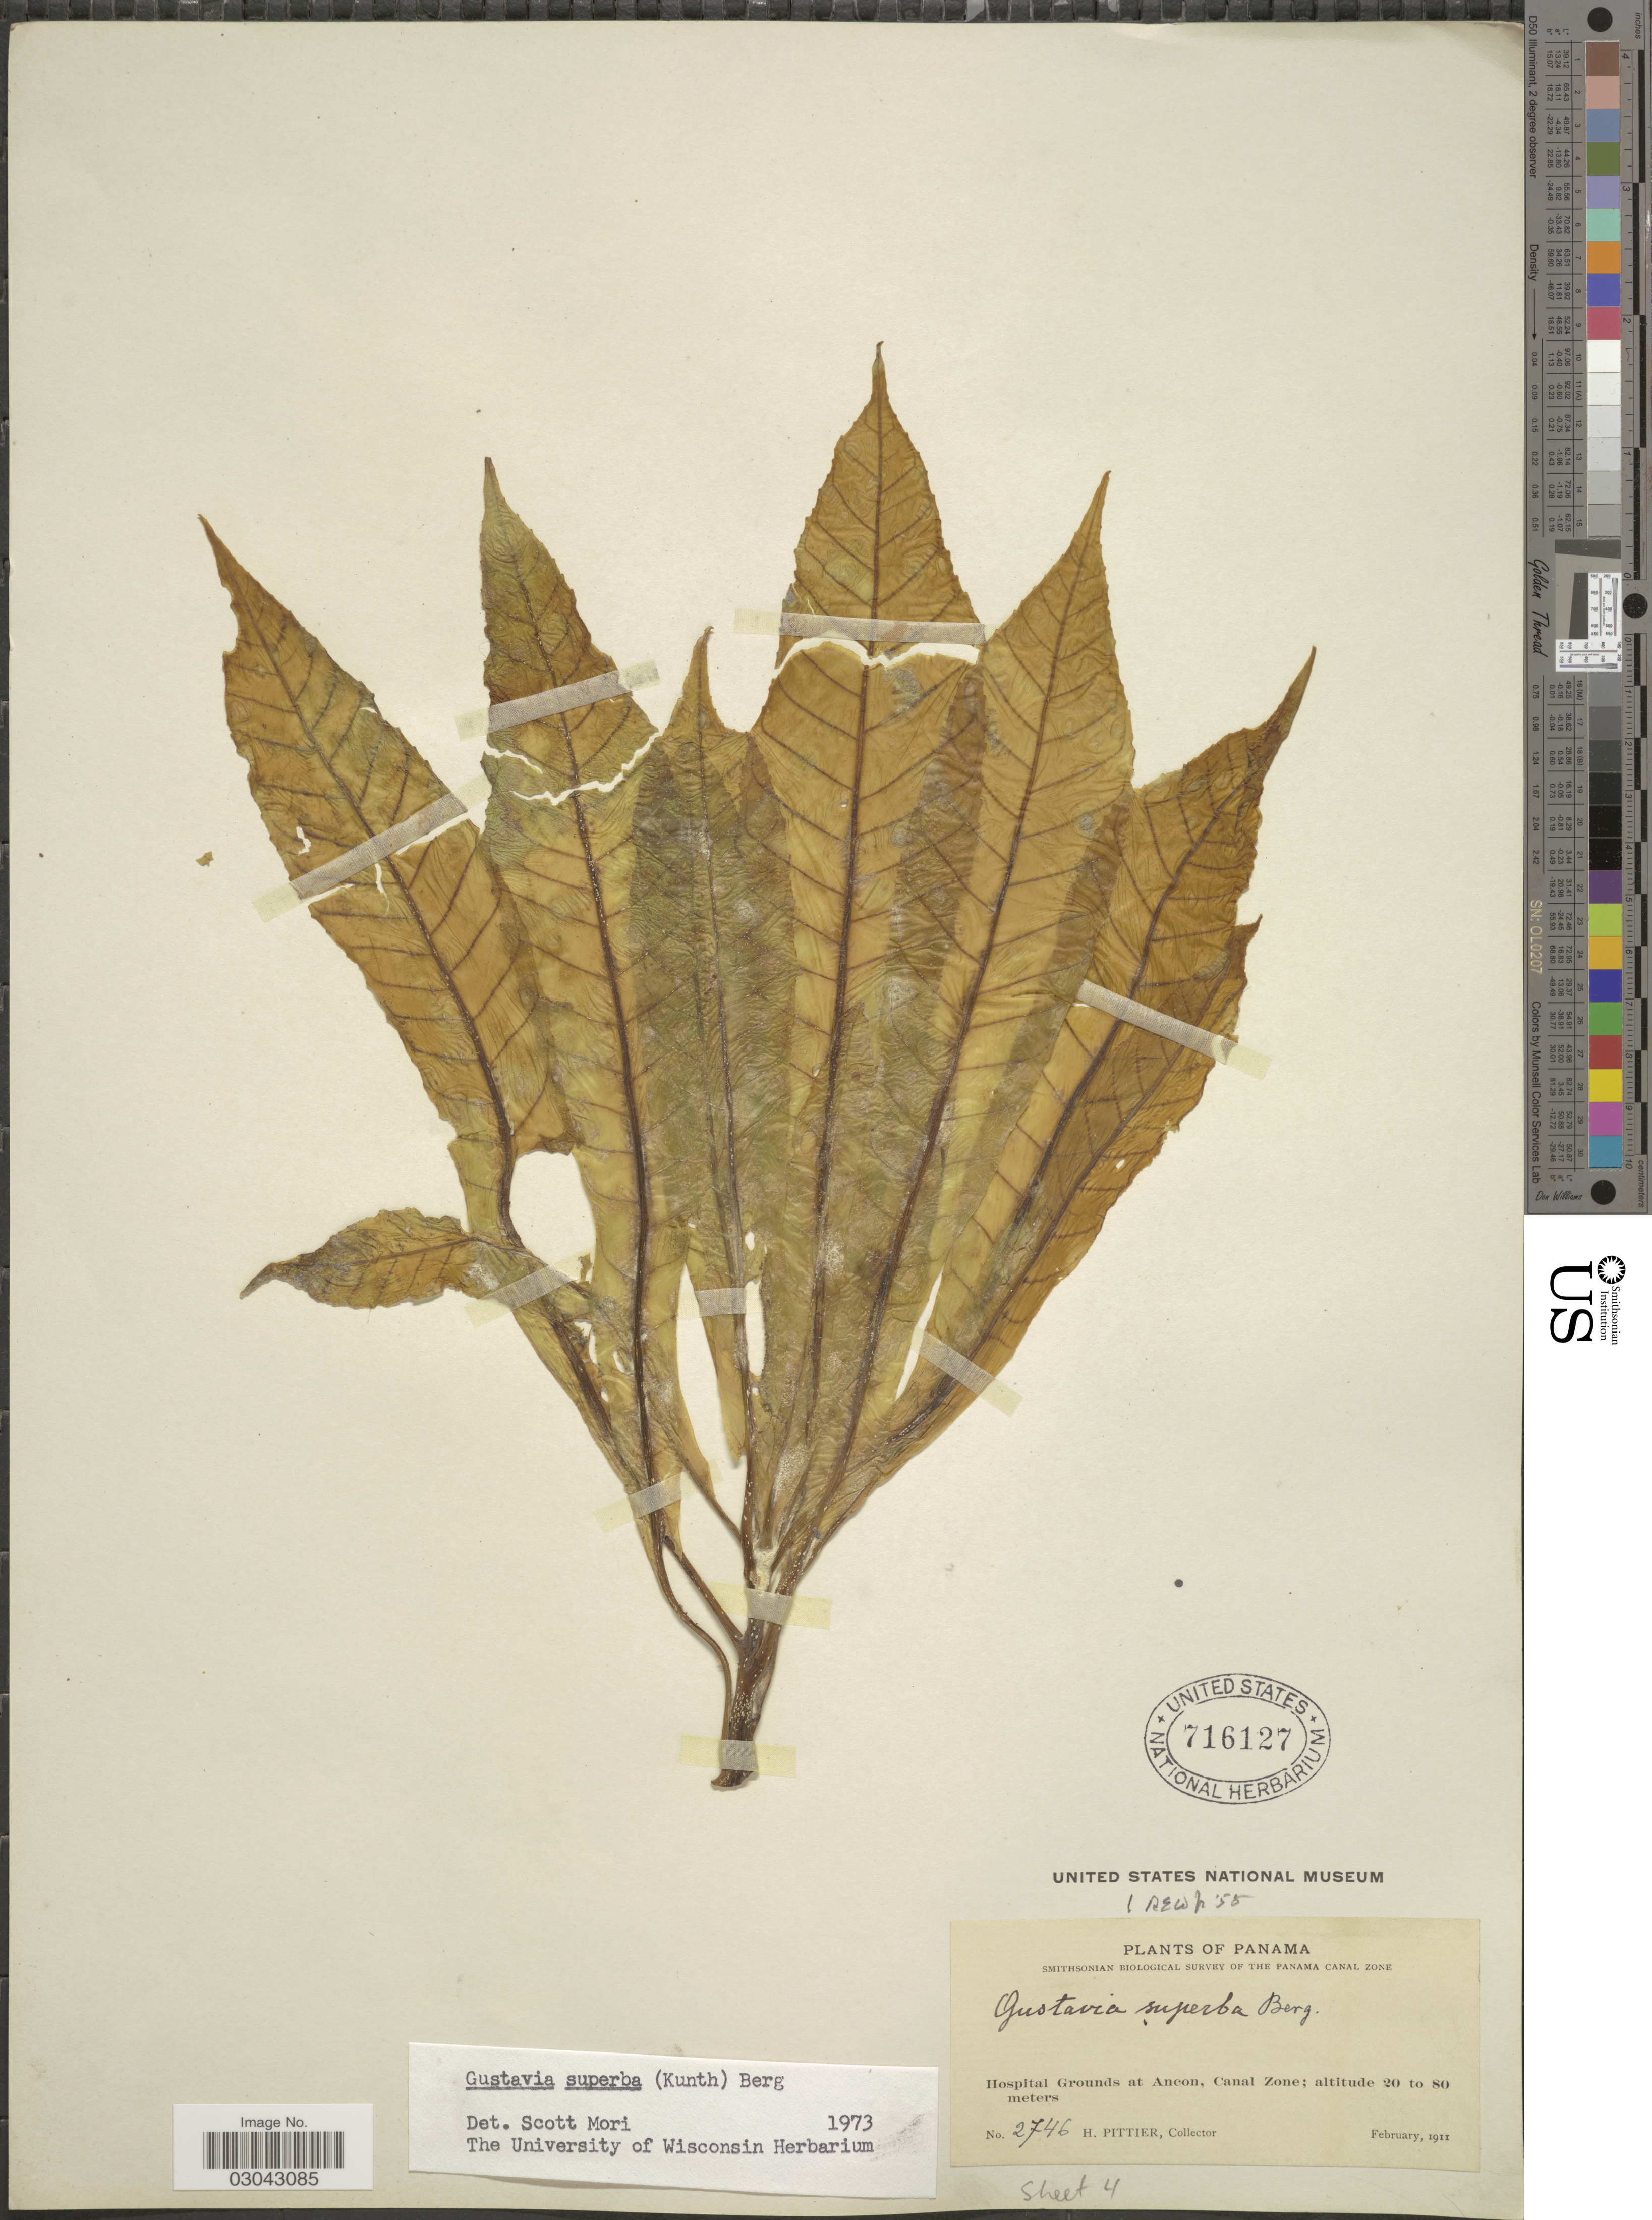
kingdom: Plantae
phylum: Tracheophyta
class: Magnoliopsida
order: Ericales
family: Lecythidaceae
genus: Gustavia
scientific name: Gustavia superba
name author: (Kunth) O. Berg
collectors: H. F. Pittier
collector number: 2746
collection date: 1911-02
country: Panama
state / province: Colón / Panamá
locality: Hospital Grounds at Ancon, Canal Zone.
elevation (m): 20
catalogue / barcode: US 716127